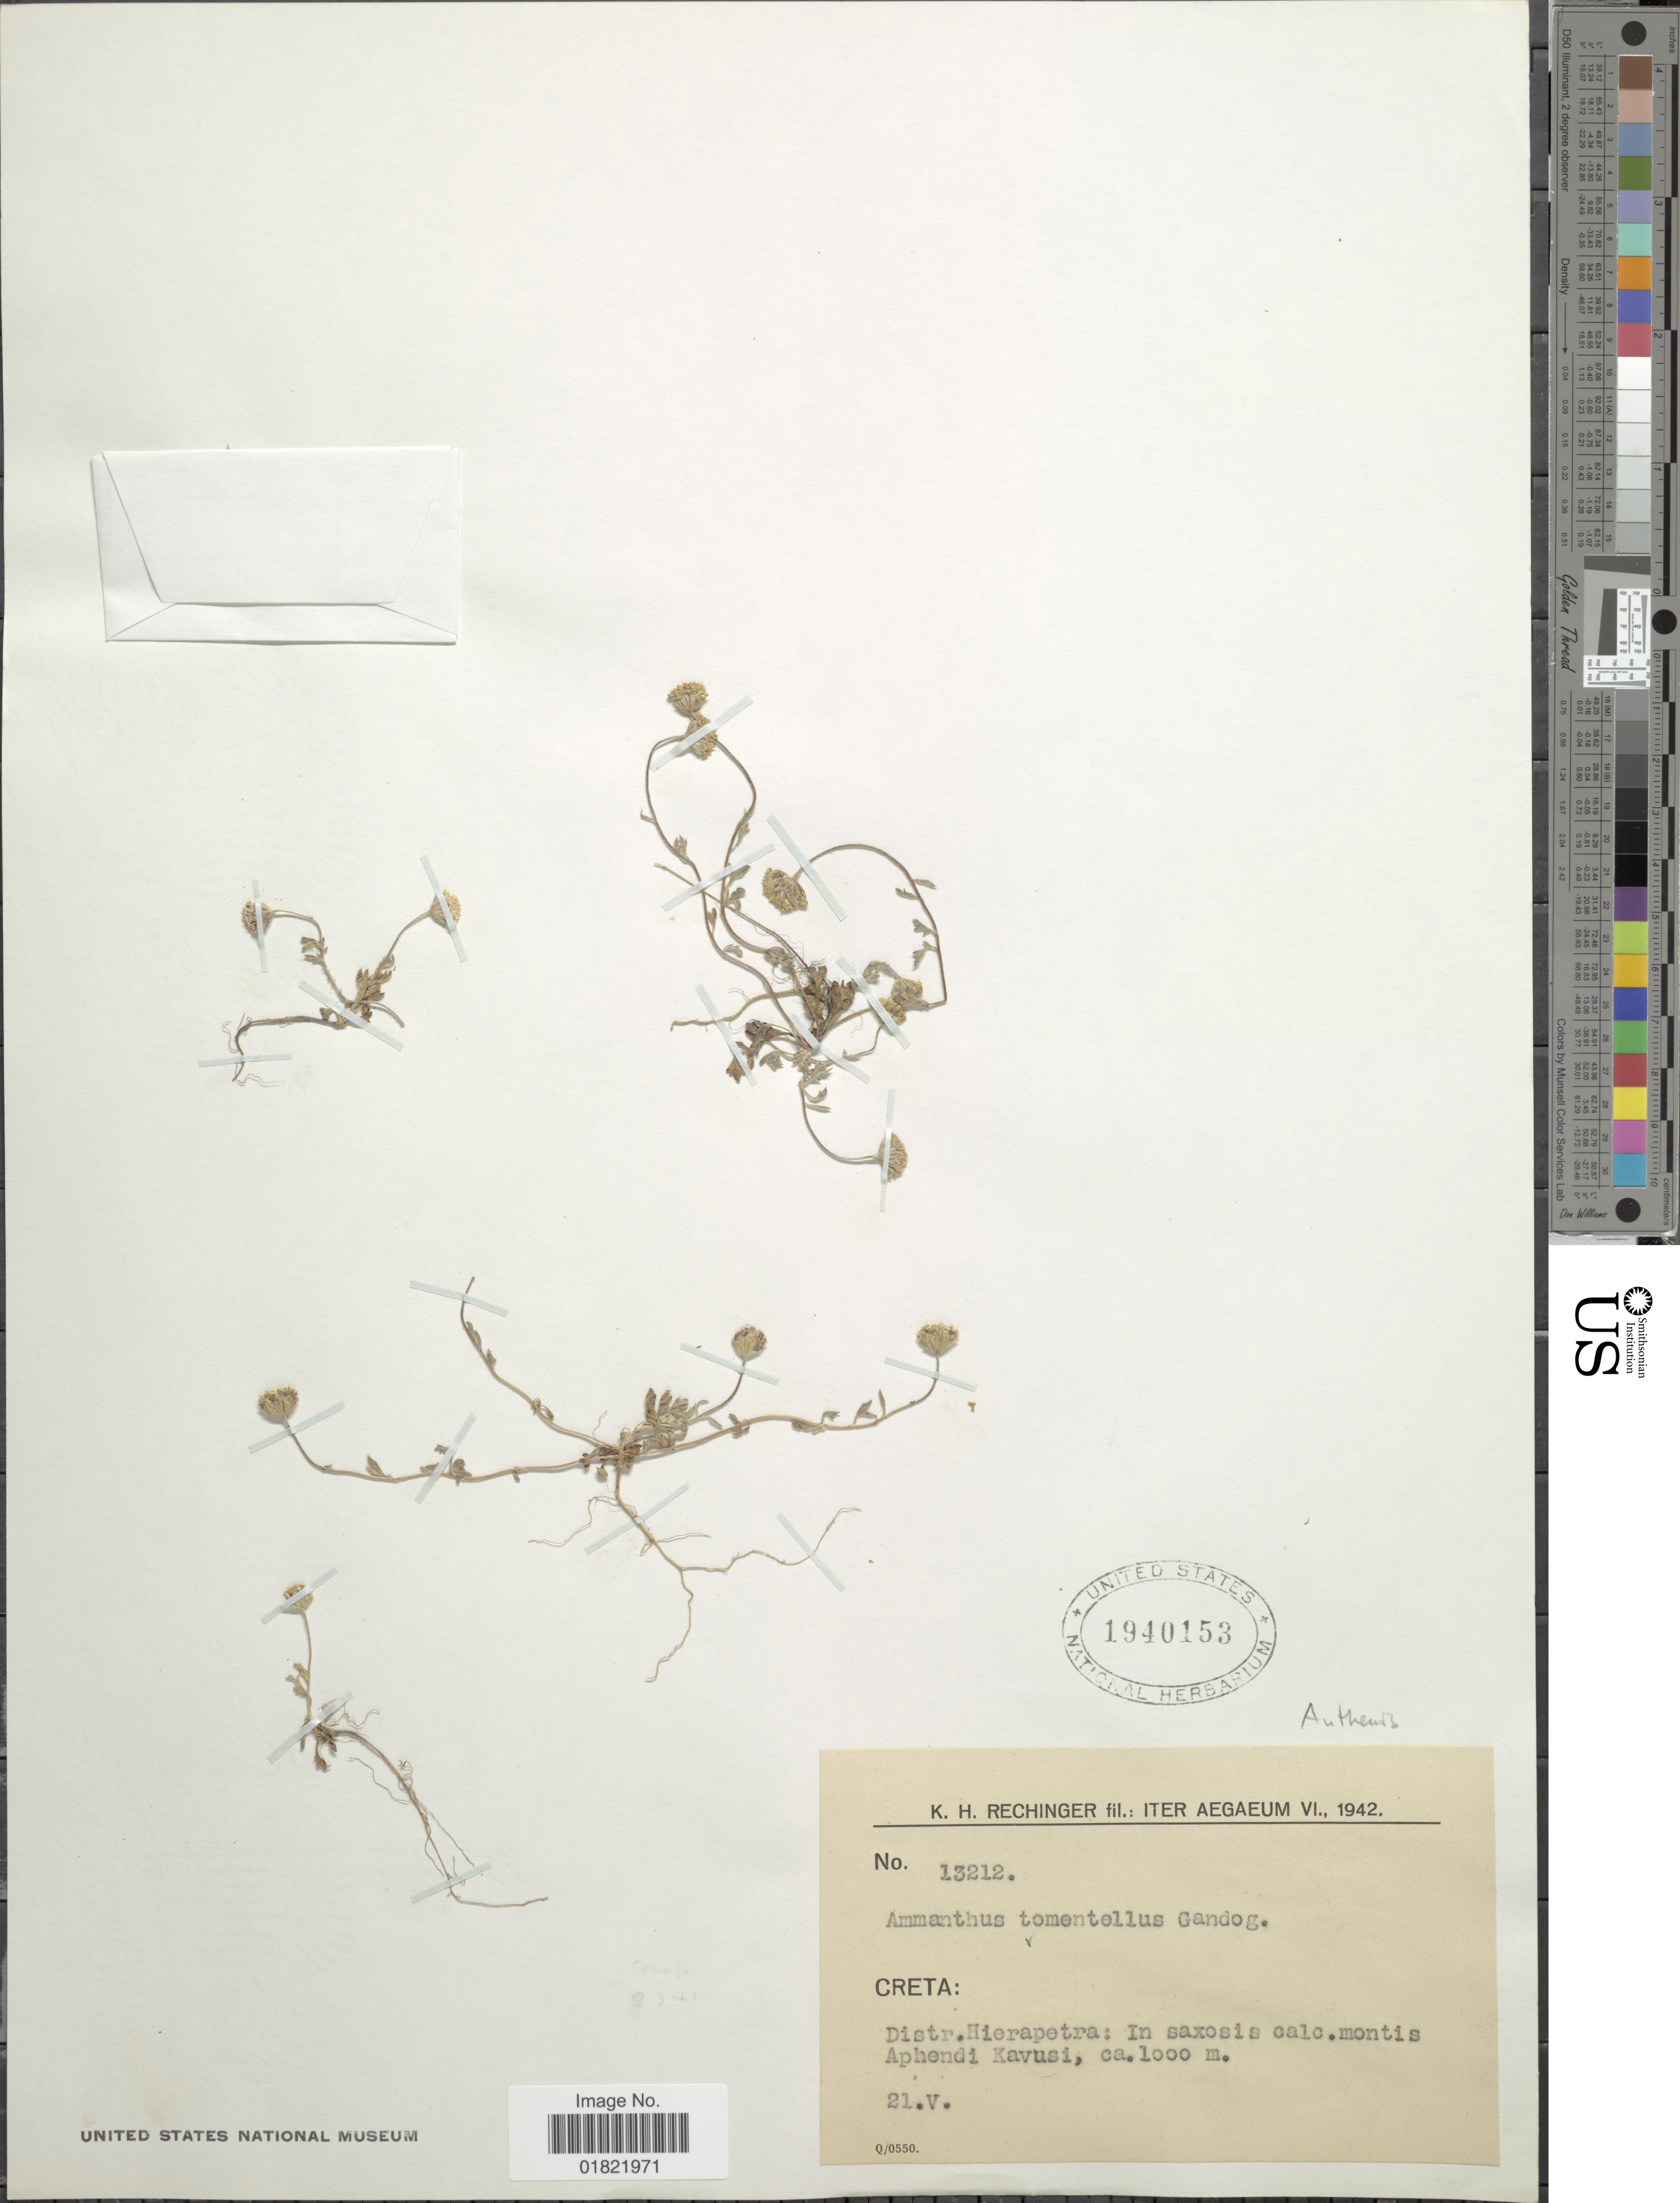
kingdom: Plantae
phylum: Tracheophyta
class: Magnoliopsida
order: Asterales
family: Asteraceae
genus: Anthemis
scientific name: Anthemis tomentella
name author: Greuter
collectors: K. H. Rechinger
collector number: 13212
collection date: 1942-05-21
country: Greece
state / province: Crete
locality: Creta: Distr. Hierapetra: in saxosis calc. montis Aphendi Kavusi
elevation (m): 1000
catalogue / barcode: US 1940153